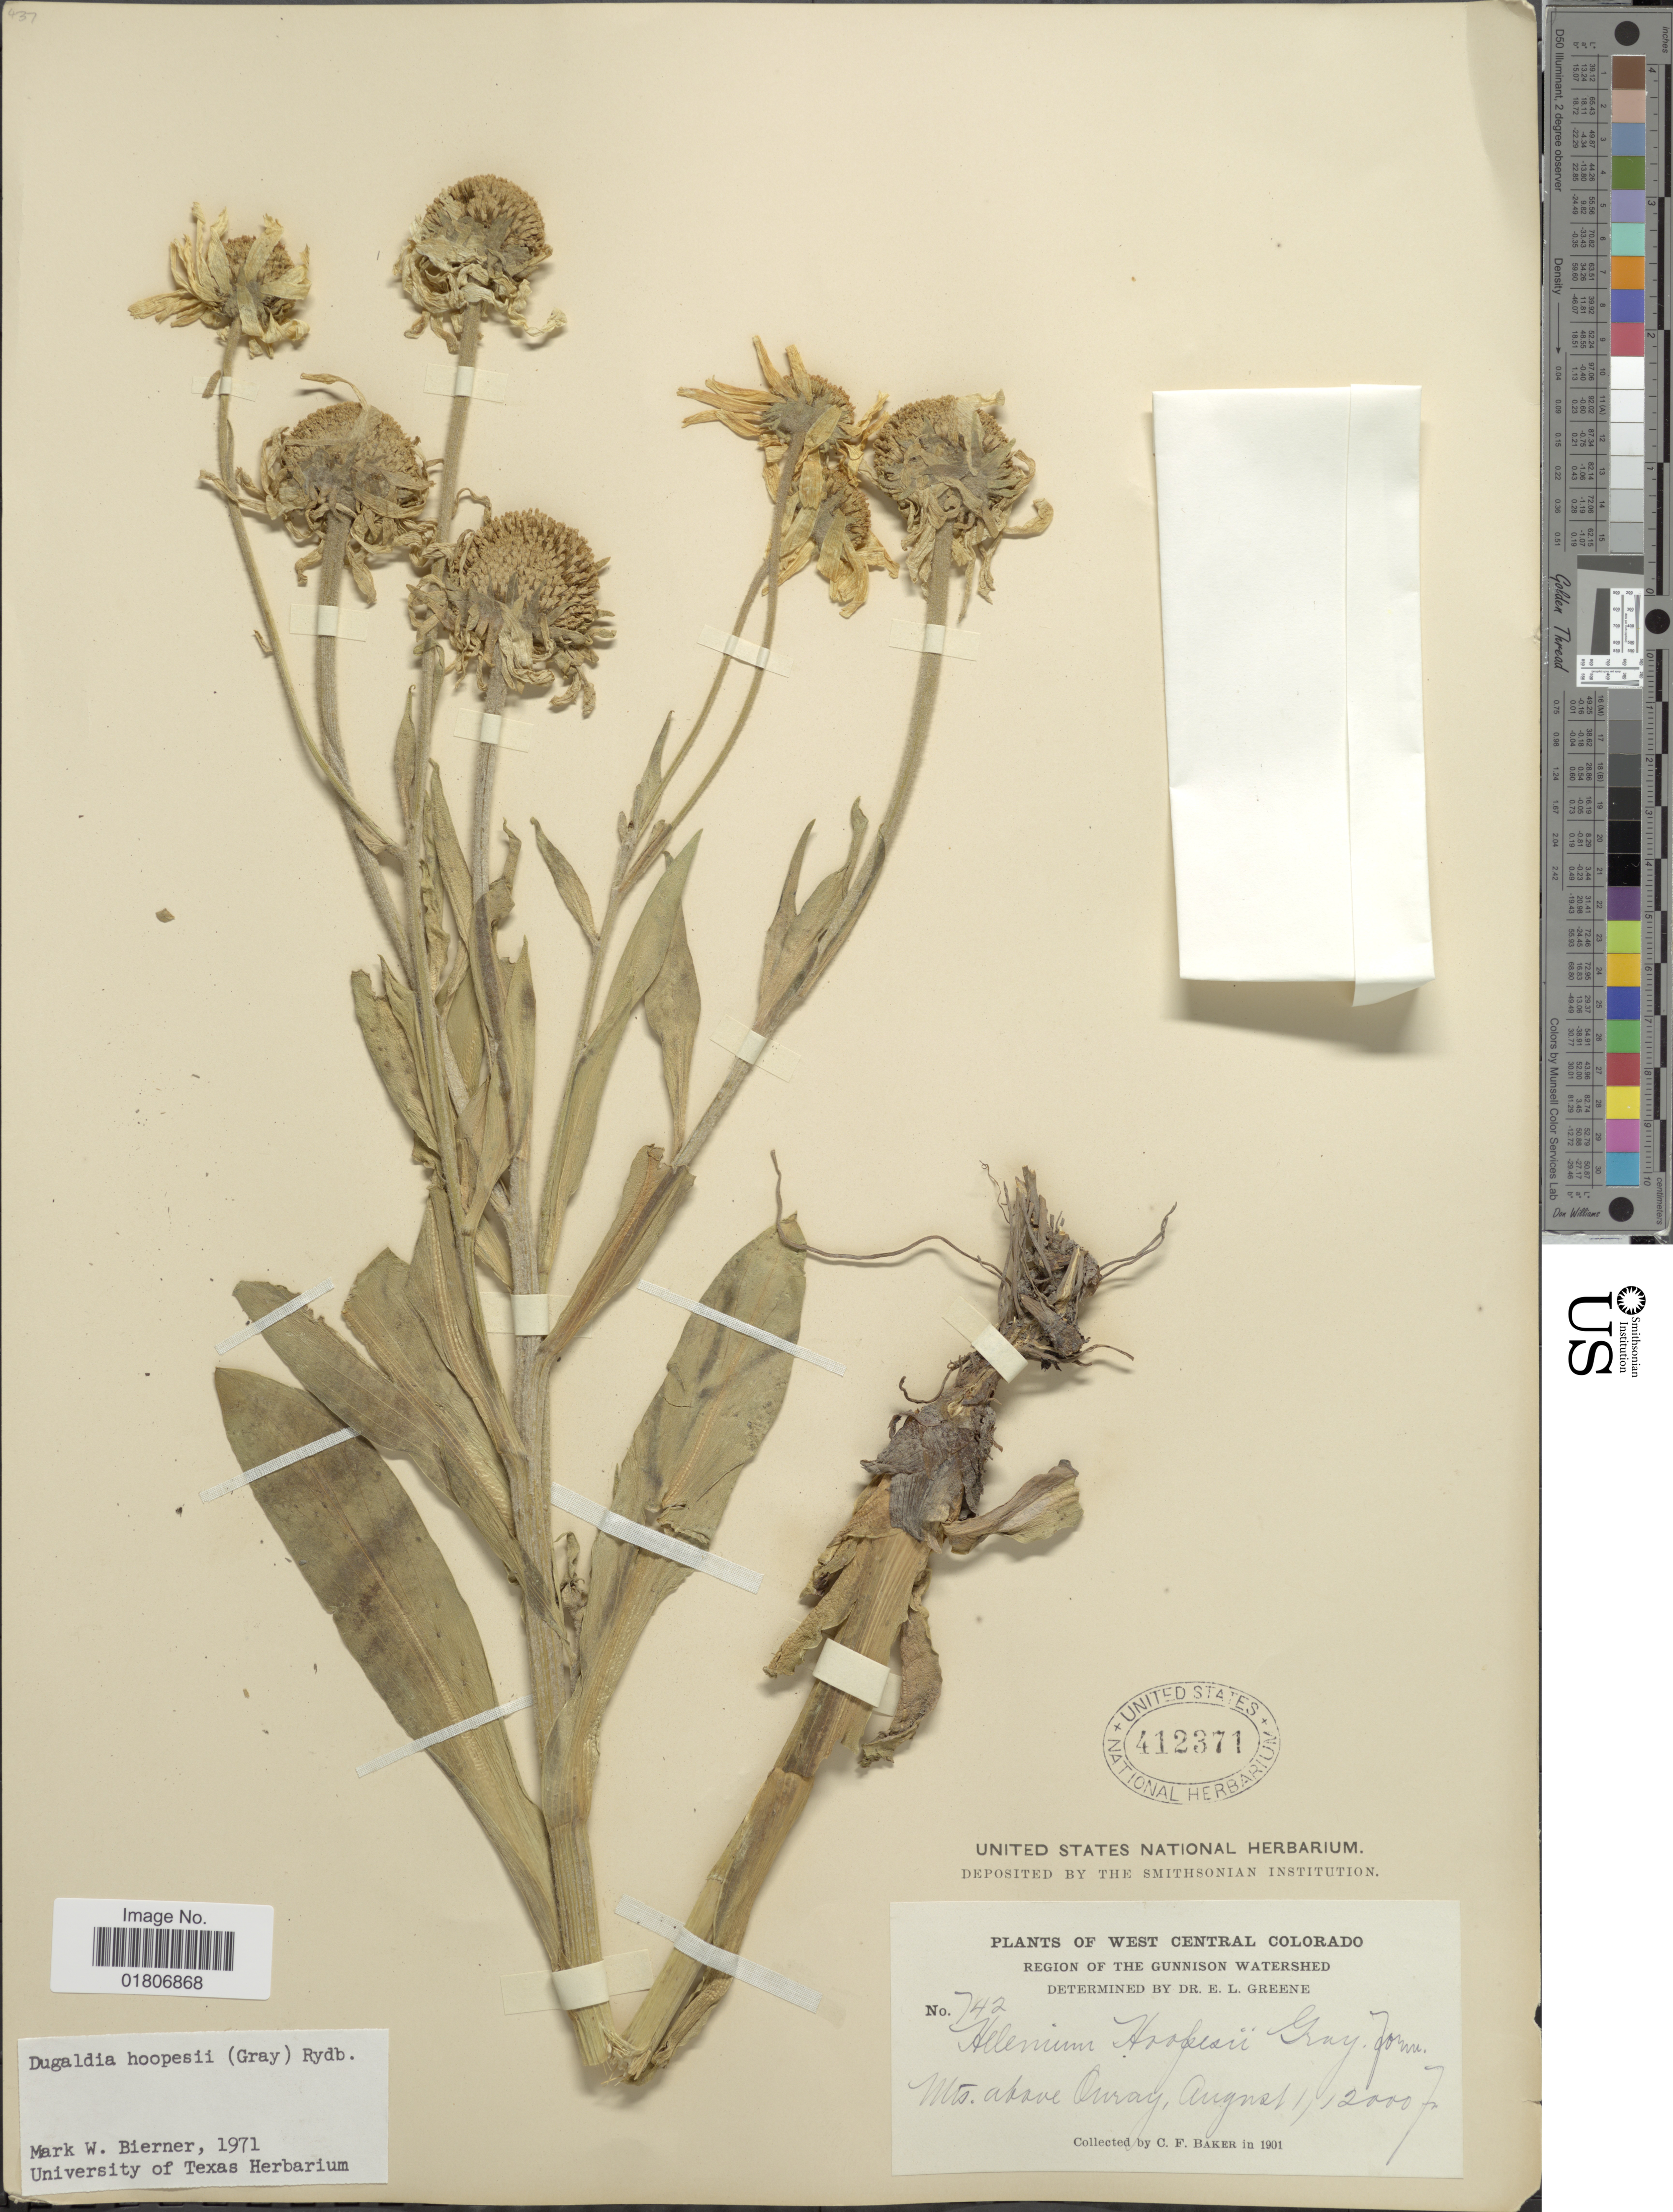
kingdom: Plantae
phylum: Tracheophyta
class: Magnoliopsida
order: Asterales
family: Asteraceae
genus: Dugaldia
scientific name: Dugaldia hoopesii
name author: (A. Gray) Rydb.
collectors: C. F. Baker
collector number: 742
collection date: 1901-08-01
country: United States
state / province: Colorado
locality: West Central Colorado. Region of the Gunnison Watershed. Mts. above Ouray.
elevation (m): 3658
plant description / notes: Corrected "Mts. above Quray" to "Mts. above Ouray."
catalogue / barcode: US 412371